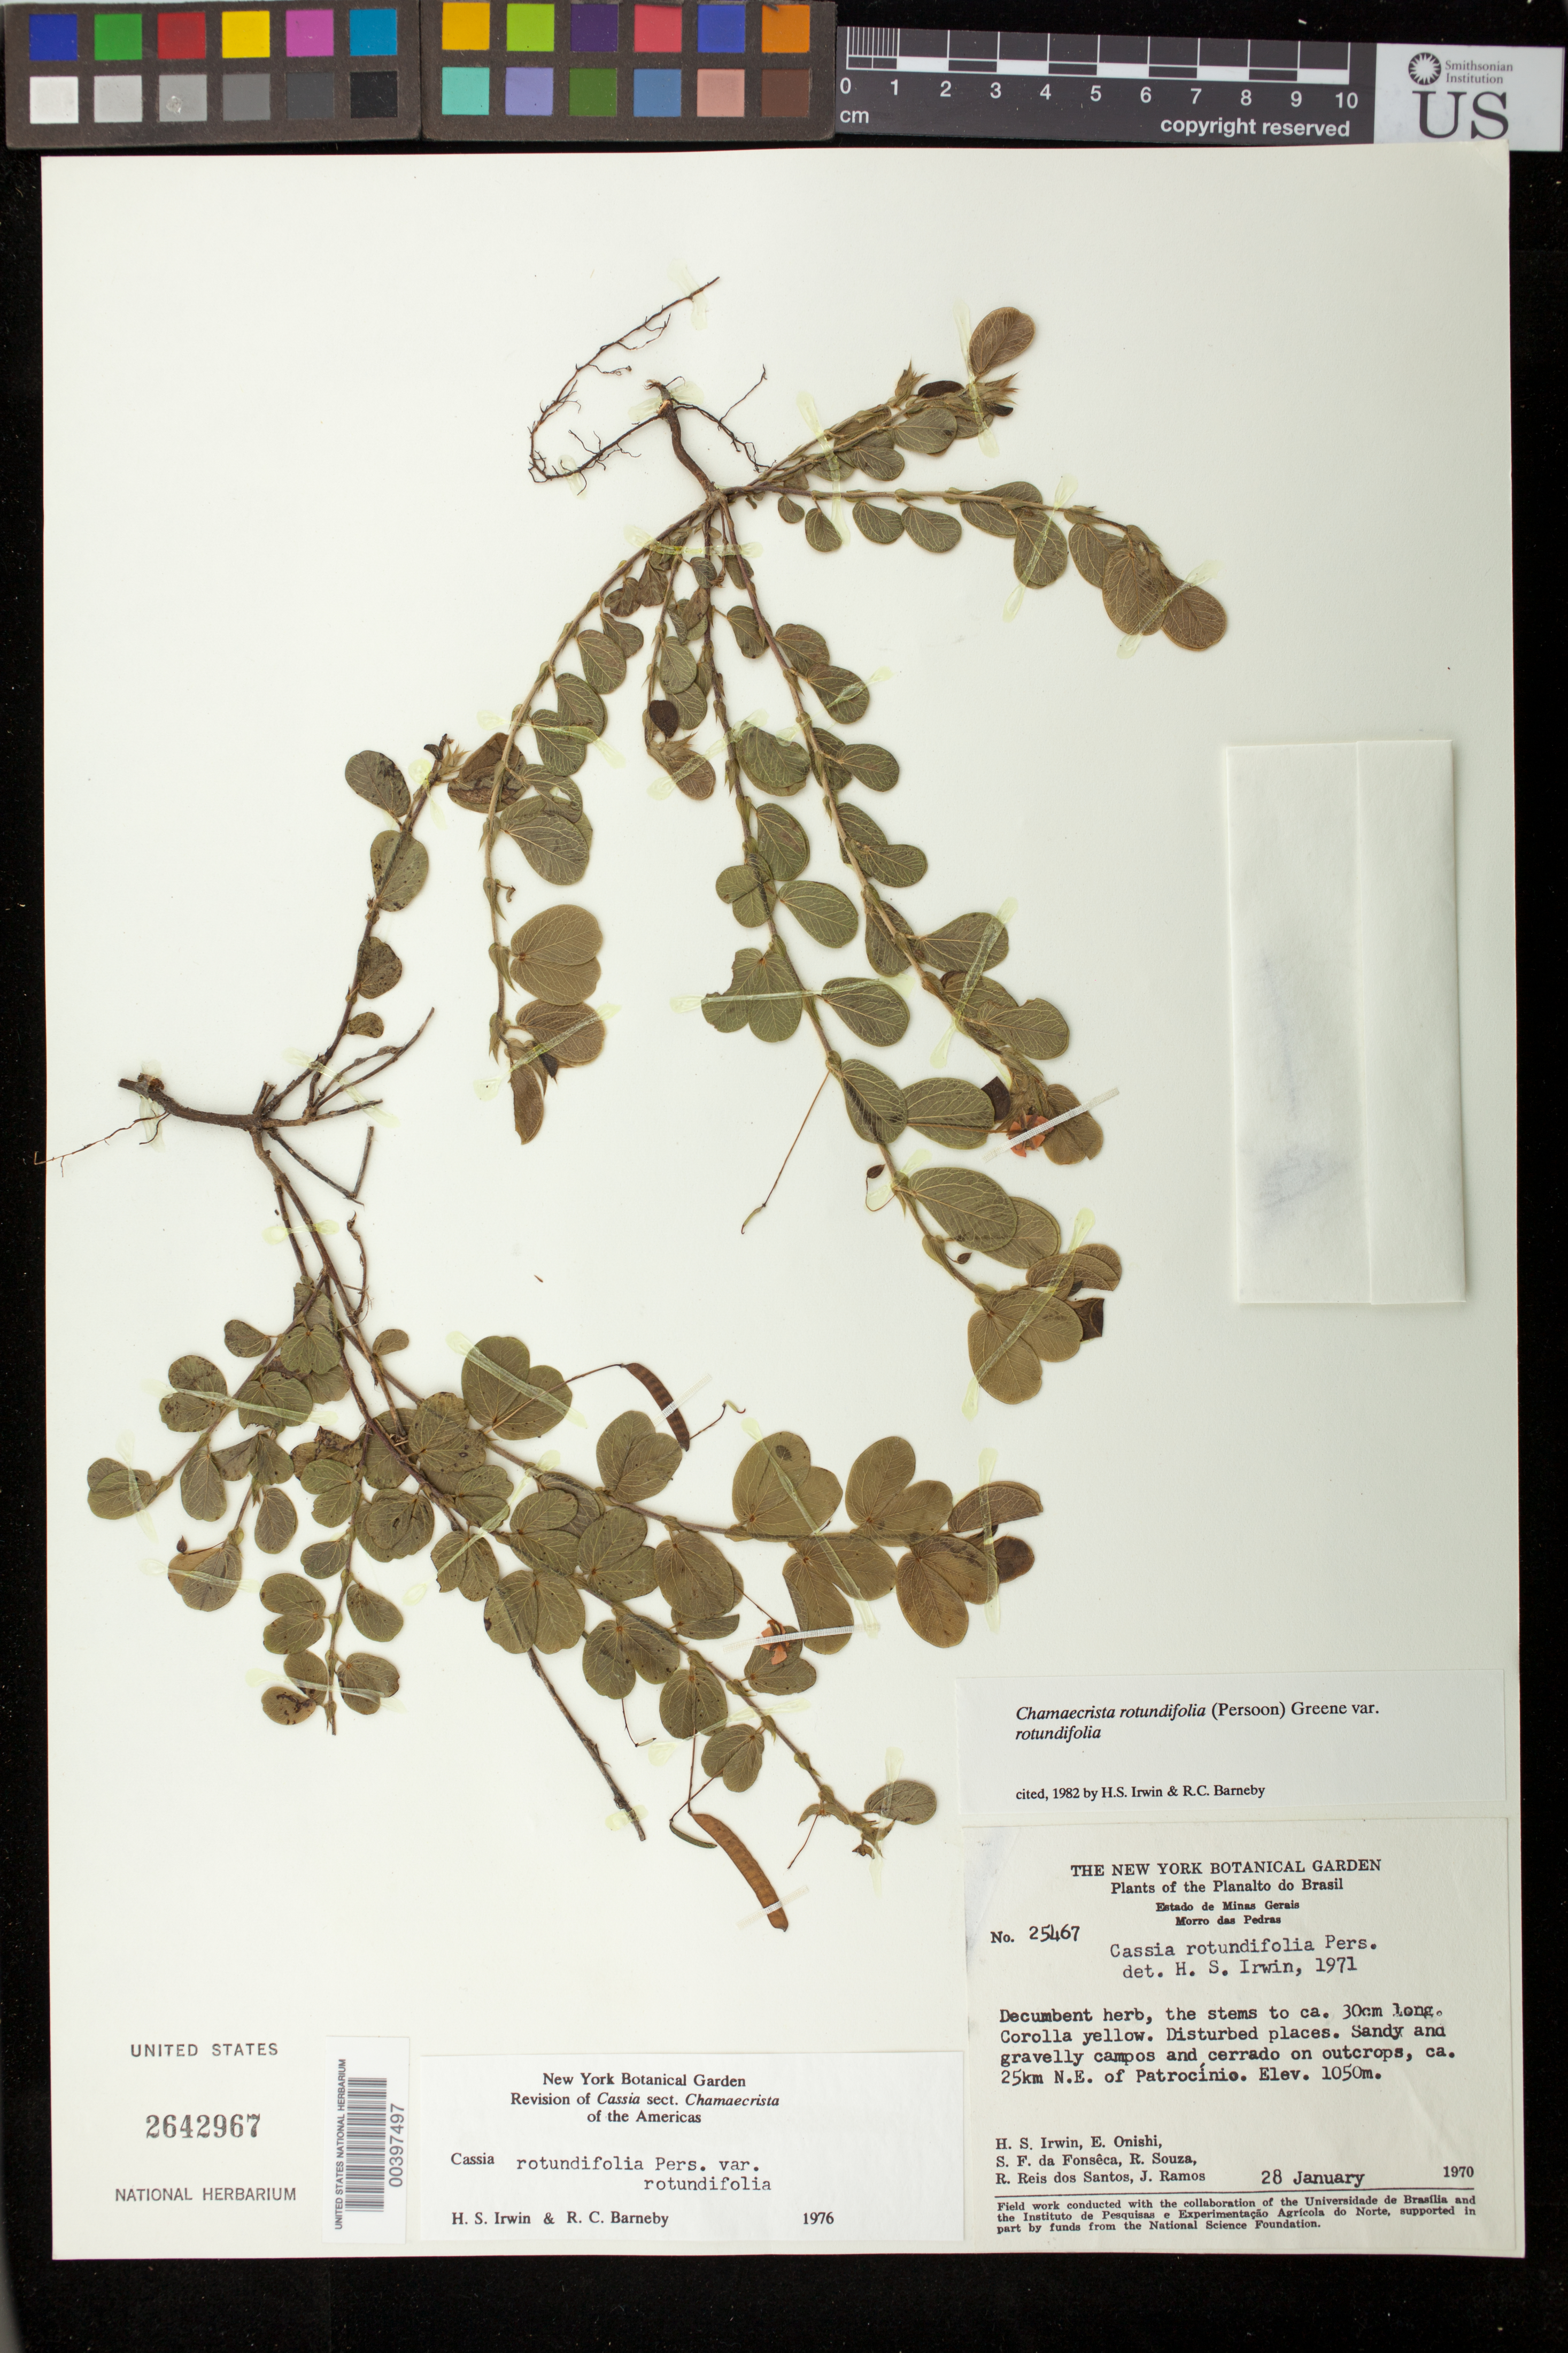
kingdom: Plantae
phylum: Tracheophyta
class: Magnoliopsida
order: Fabales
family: Fabaceae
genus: Chamaecrista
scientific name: Chamaecrista rotundifolia var. rotundifolia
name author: (Pers.) Greene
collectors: H. Irwin, E. Onishi, S. F. Fonsêca, R. Souza, R. G. P. Santos & J. F. Ramos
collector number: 25467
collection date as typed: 28 Jan 1970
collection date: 1970-01-28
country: Brazil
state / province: Minas Gerais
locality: Morro das Pedras; Ca. 25 km N.E. of Patrocinio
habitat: Disturbed places; sandy and gravelly campos and cerrado on outcrops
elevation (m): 1050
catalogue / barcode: US 2642967